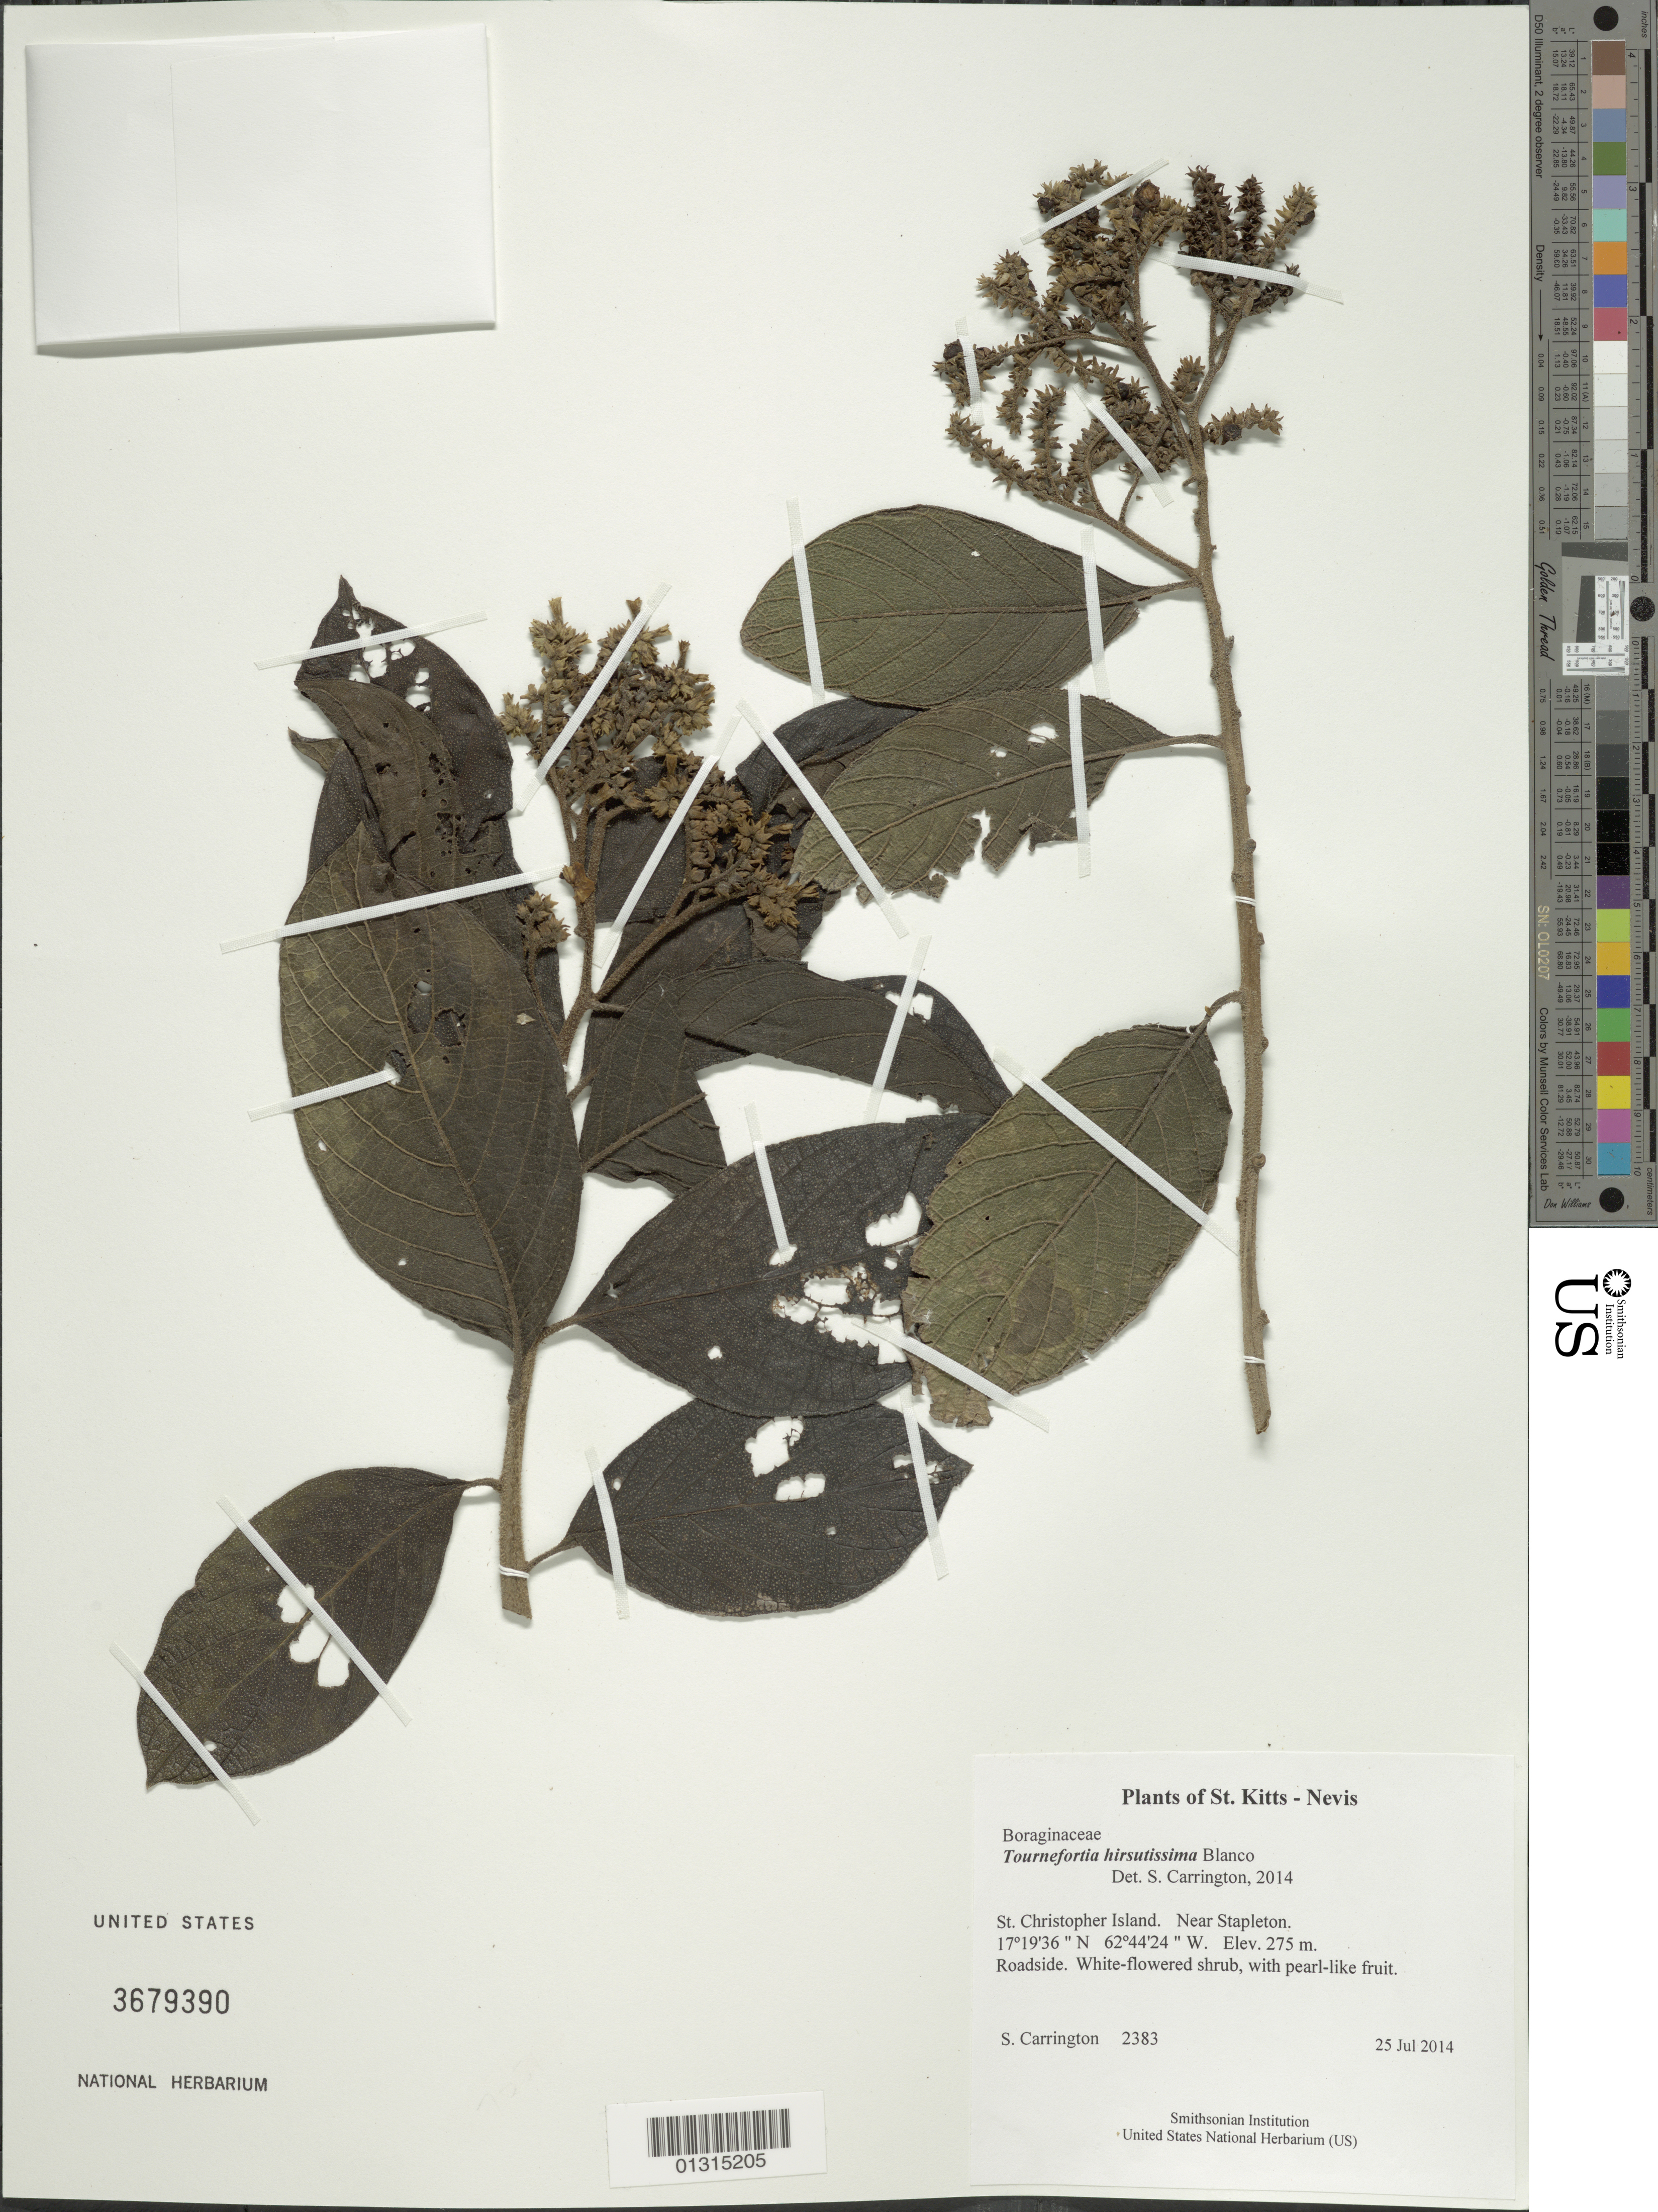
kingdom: Plantae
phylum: Tracheophyta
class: Magnoliopsida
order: Boraginales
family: Heliotropiaceae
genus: Tournefortia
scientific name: Tournefortia hirsutissima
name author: L.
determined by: Carrington, C. M. S.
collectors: C. M. S. Carrington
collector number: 2383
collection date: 2014-07-25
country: St. Christopher-Nevis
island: St. Christopher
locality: Near Stapleton.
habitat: Roadside.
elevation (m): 275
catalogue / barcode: US 3679390